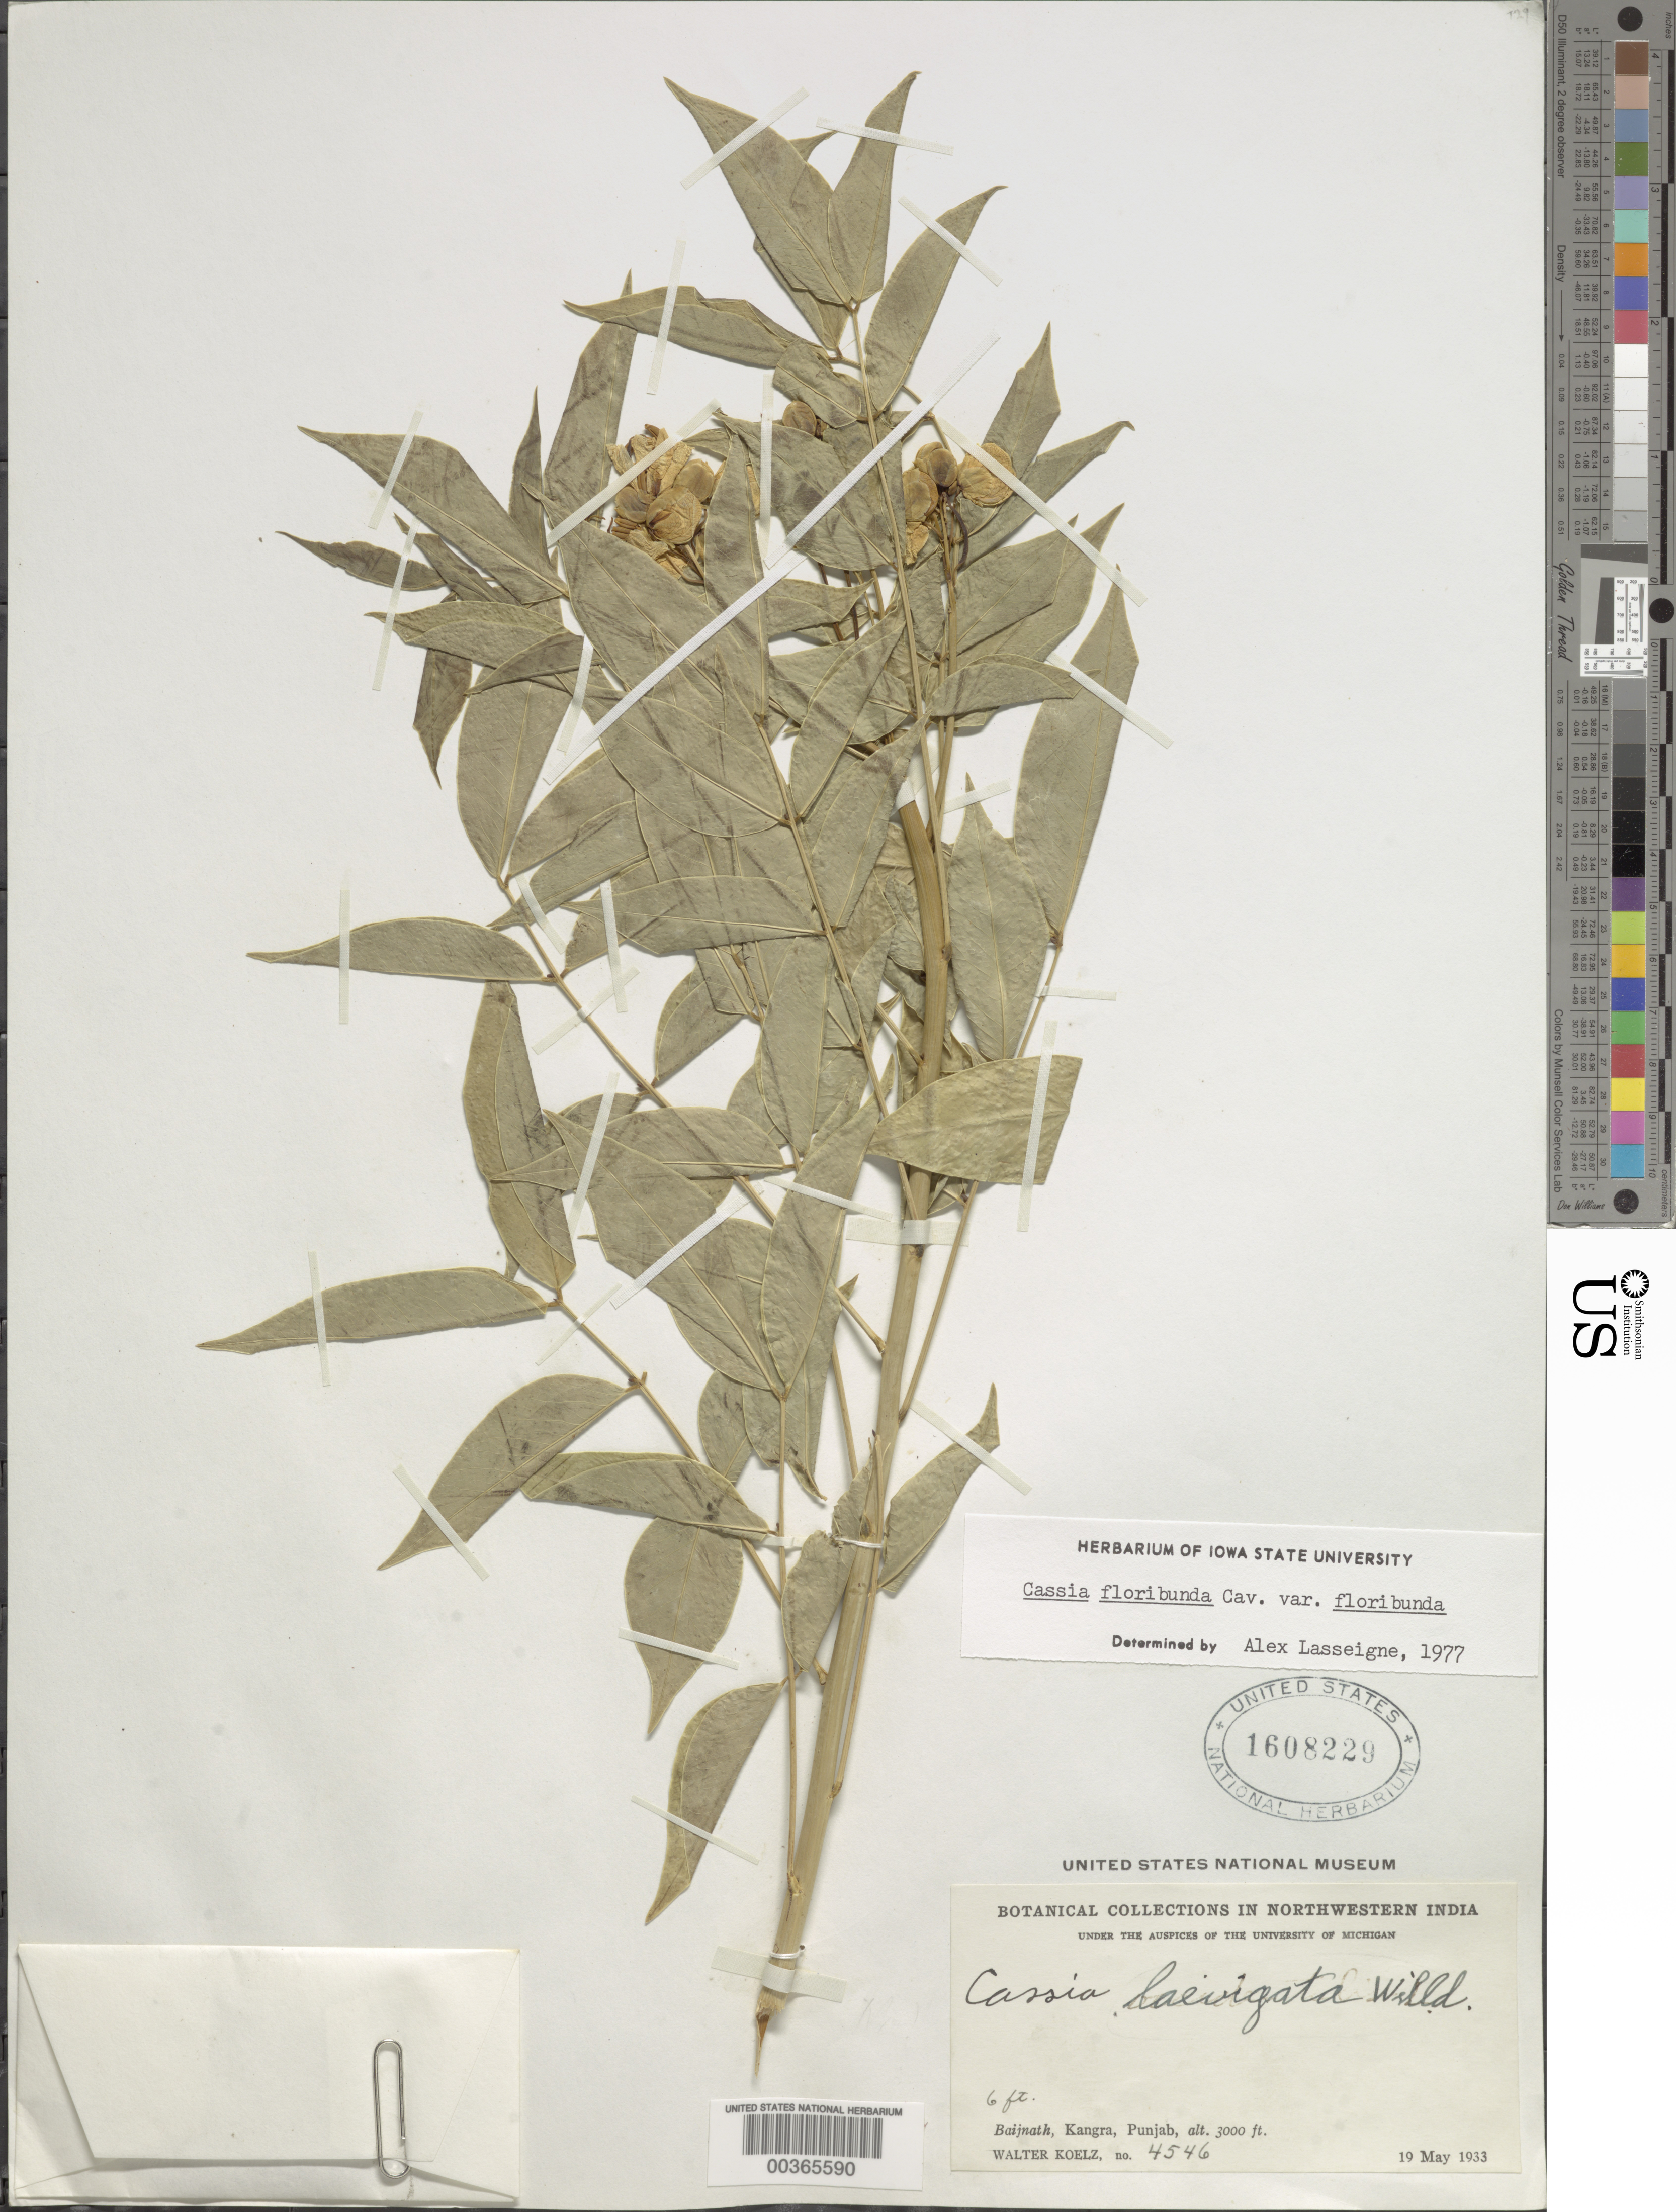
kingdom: Plantae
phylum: Tracheophyta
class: Magnoliopsida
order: Fabales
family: Fabaceae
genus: Senna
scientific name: Senna septemtrionalis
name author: (Viv.) H.S. Irwin & Barneby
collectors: W. N. Koelz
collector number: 4546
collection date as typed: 19 May 1933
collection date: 1933-05-19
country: India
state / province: Himachal Pradesh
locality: Baijnath, Kangra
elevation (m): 914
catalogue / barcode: US 1608229